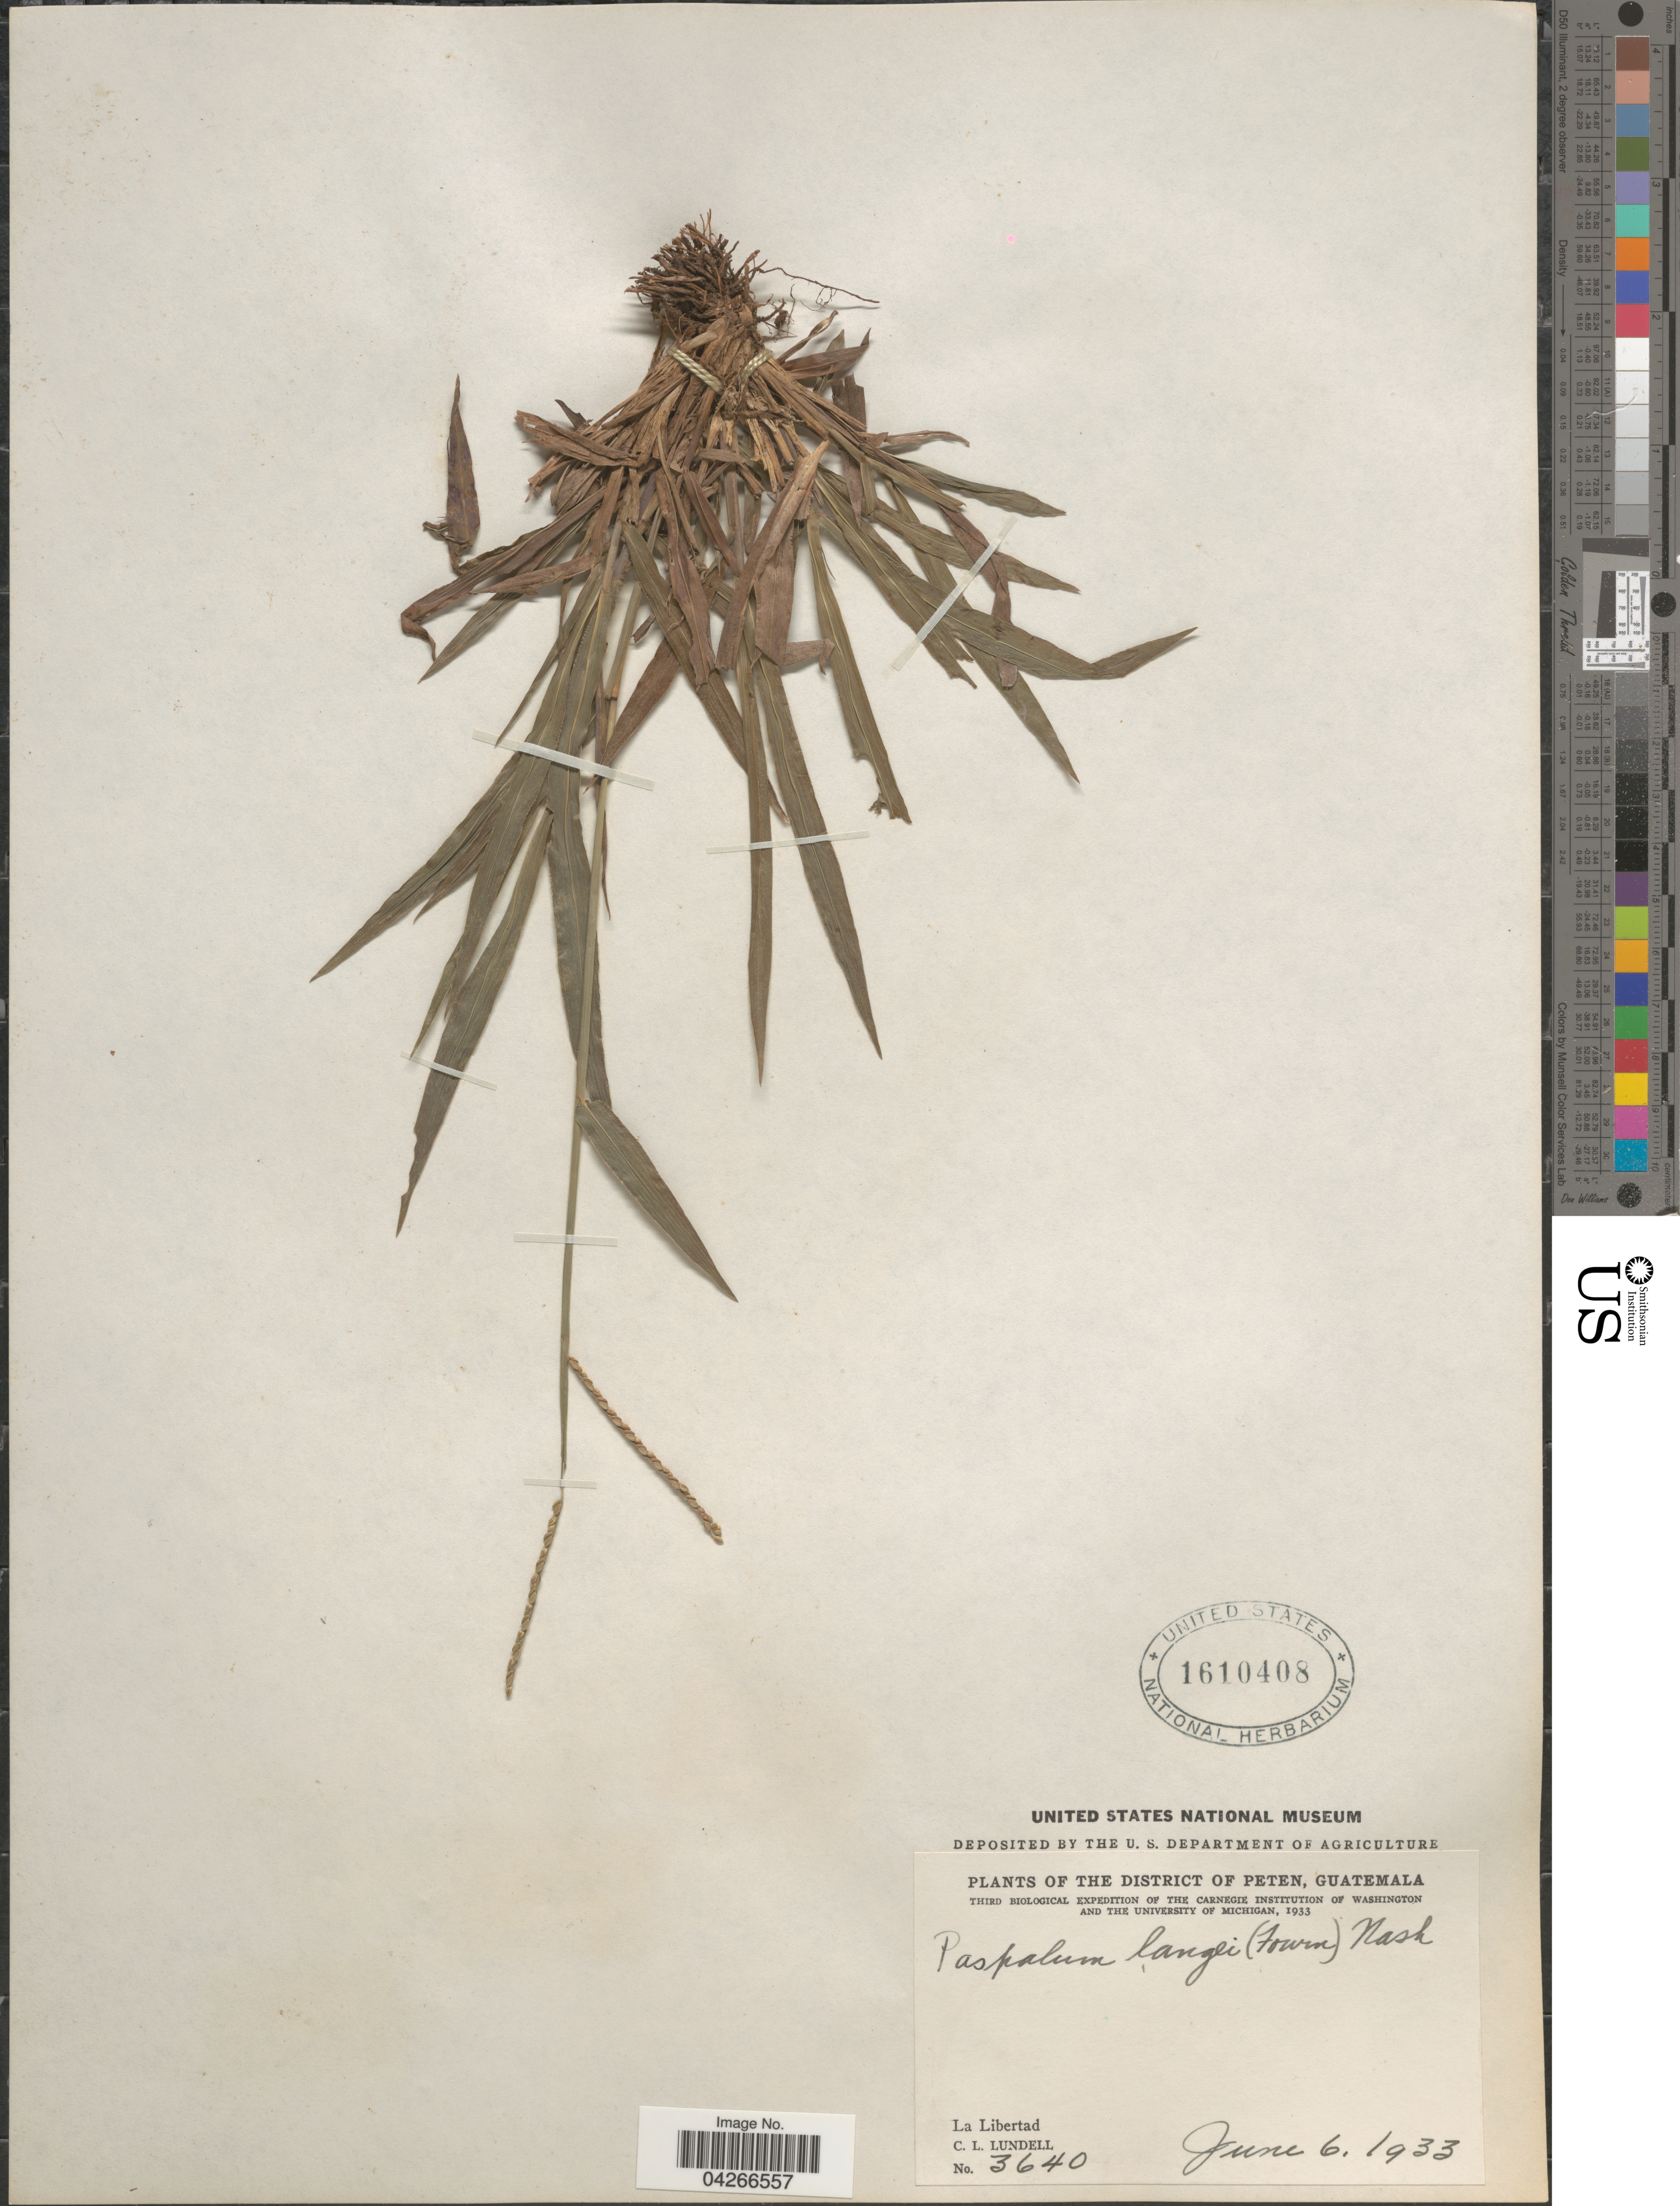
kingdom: Plantae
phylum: Tracheophyta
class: Liliopsida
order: Poales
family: Poaceae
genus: Paspalum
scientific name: Paspalum langei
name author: (E. Fourn.) Nash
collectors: C. L. Lundell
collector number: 3640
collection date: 1933-06-06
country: Guatemala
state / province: El Peten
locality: District of Peten. Third Biological Expedition of the Carnegie Institution of Washington and the University of Michigan, 1933. La Libertad.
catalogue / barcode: US 1610408